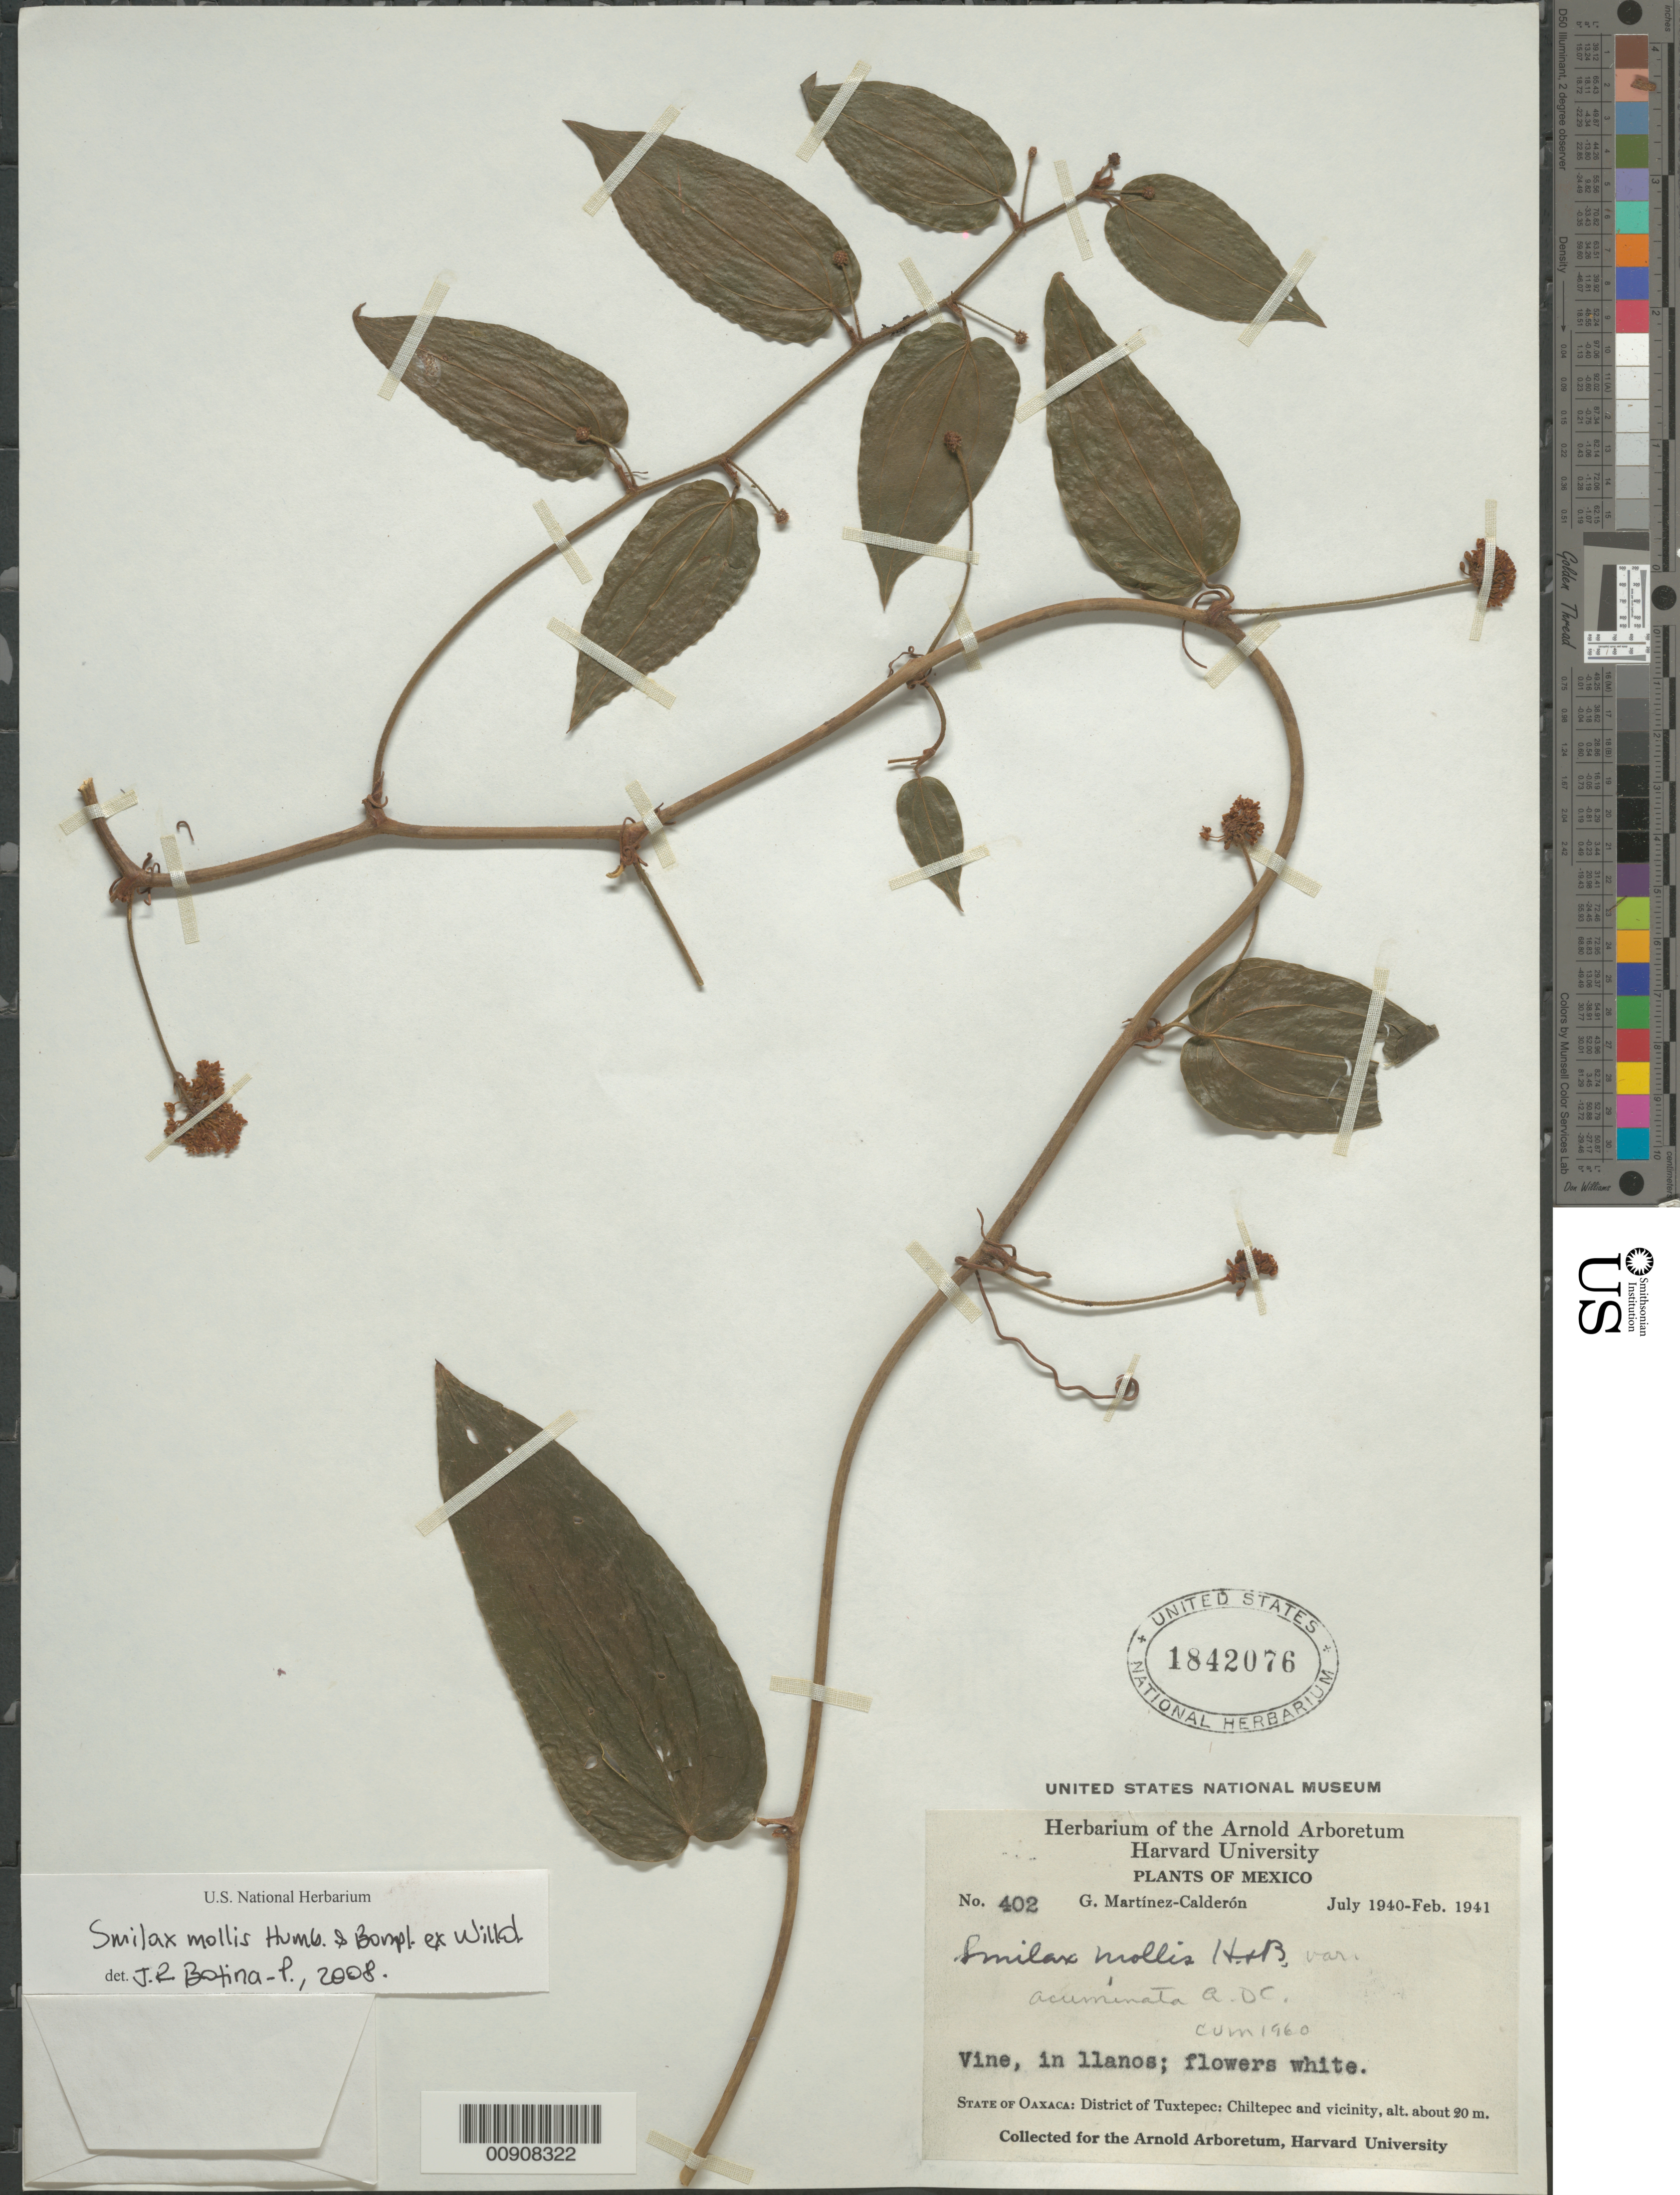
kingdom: Plantae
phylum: Tracheophyta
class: Liliopsida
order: Liliales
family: Smilacaceae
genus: Smilax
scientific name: Smilax mollis var. acuminata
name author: A. DC.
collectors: G. Martinez-C.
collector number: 402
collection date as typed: Jul 1940 to -- Feb 1941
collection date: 1940-07/1941-02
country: Mexico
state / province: Oaxaca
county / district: Tuxtepec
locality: State of Oaxaca: District of Tuxtepec: Chiltepec and vicinity.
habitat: In llanos.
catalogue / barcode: US 1842076